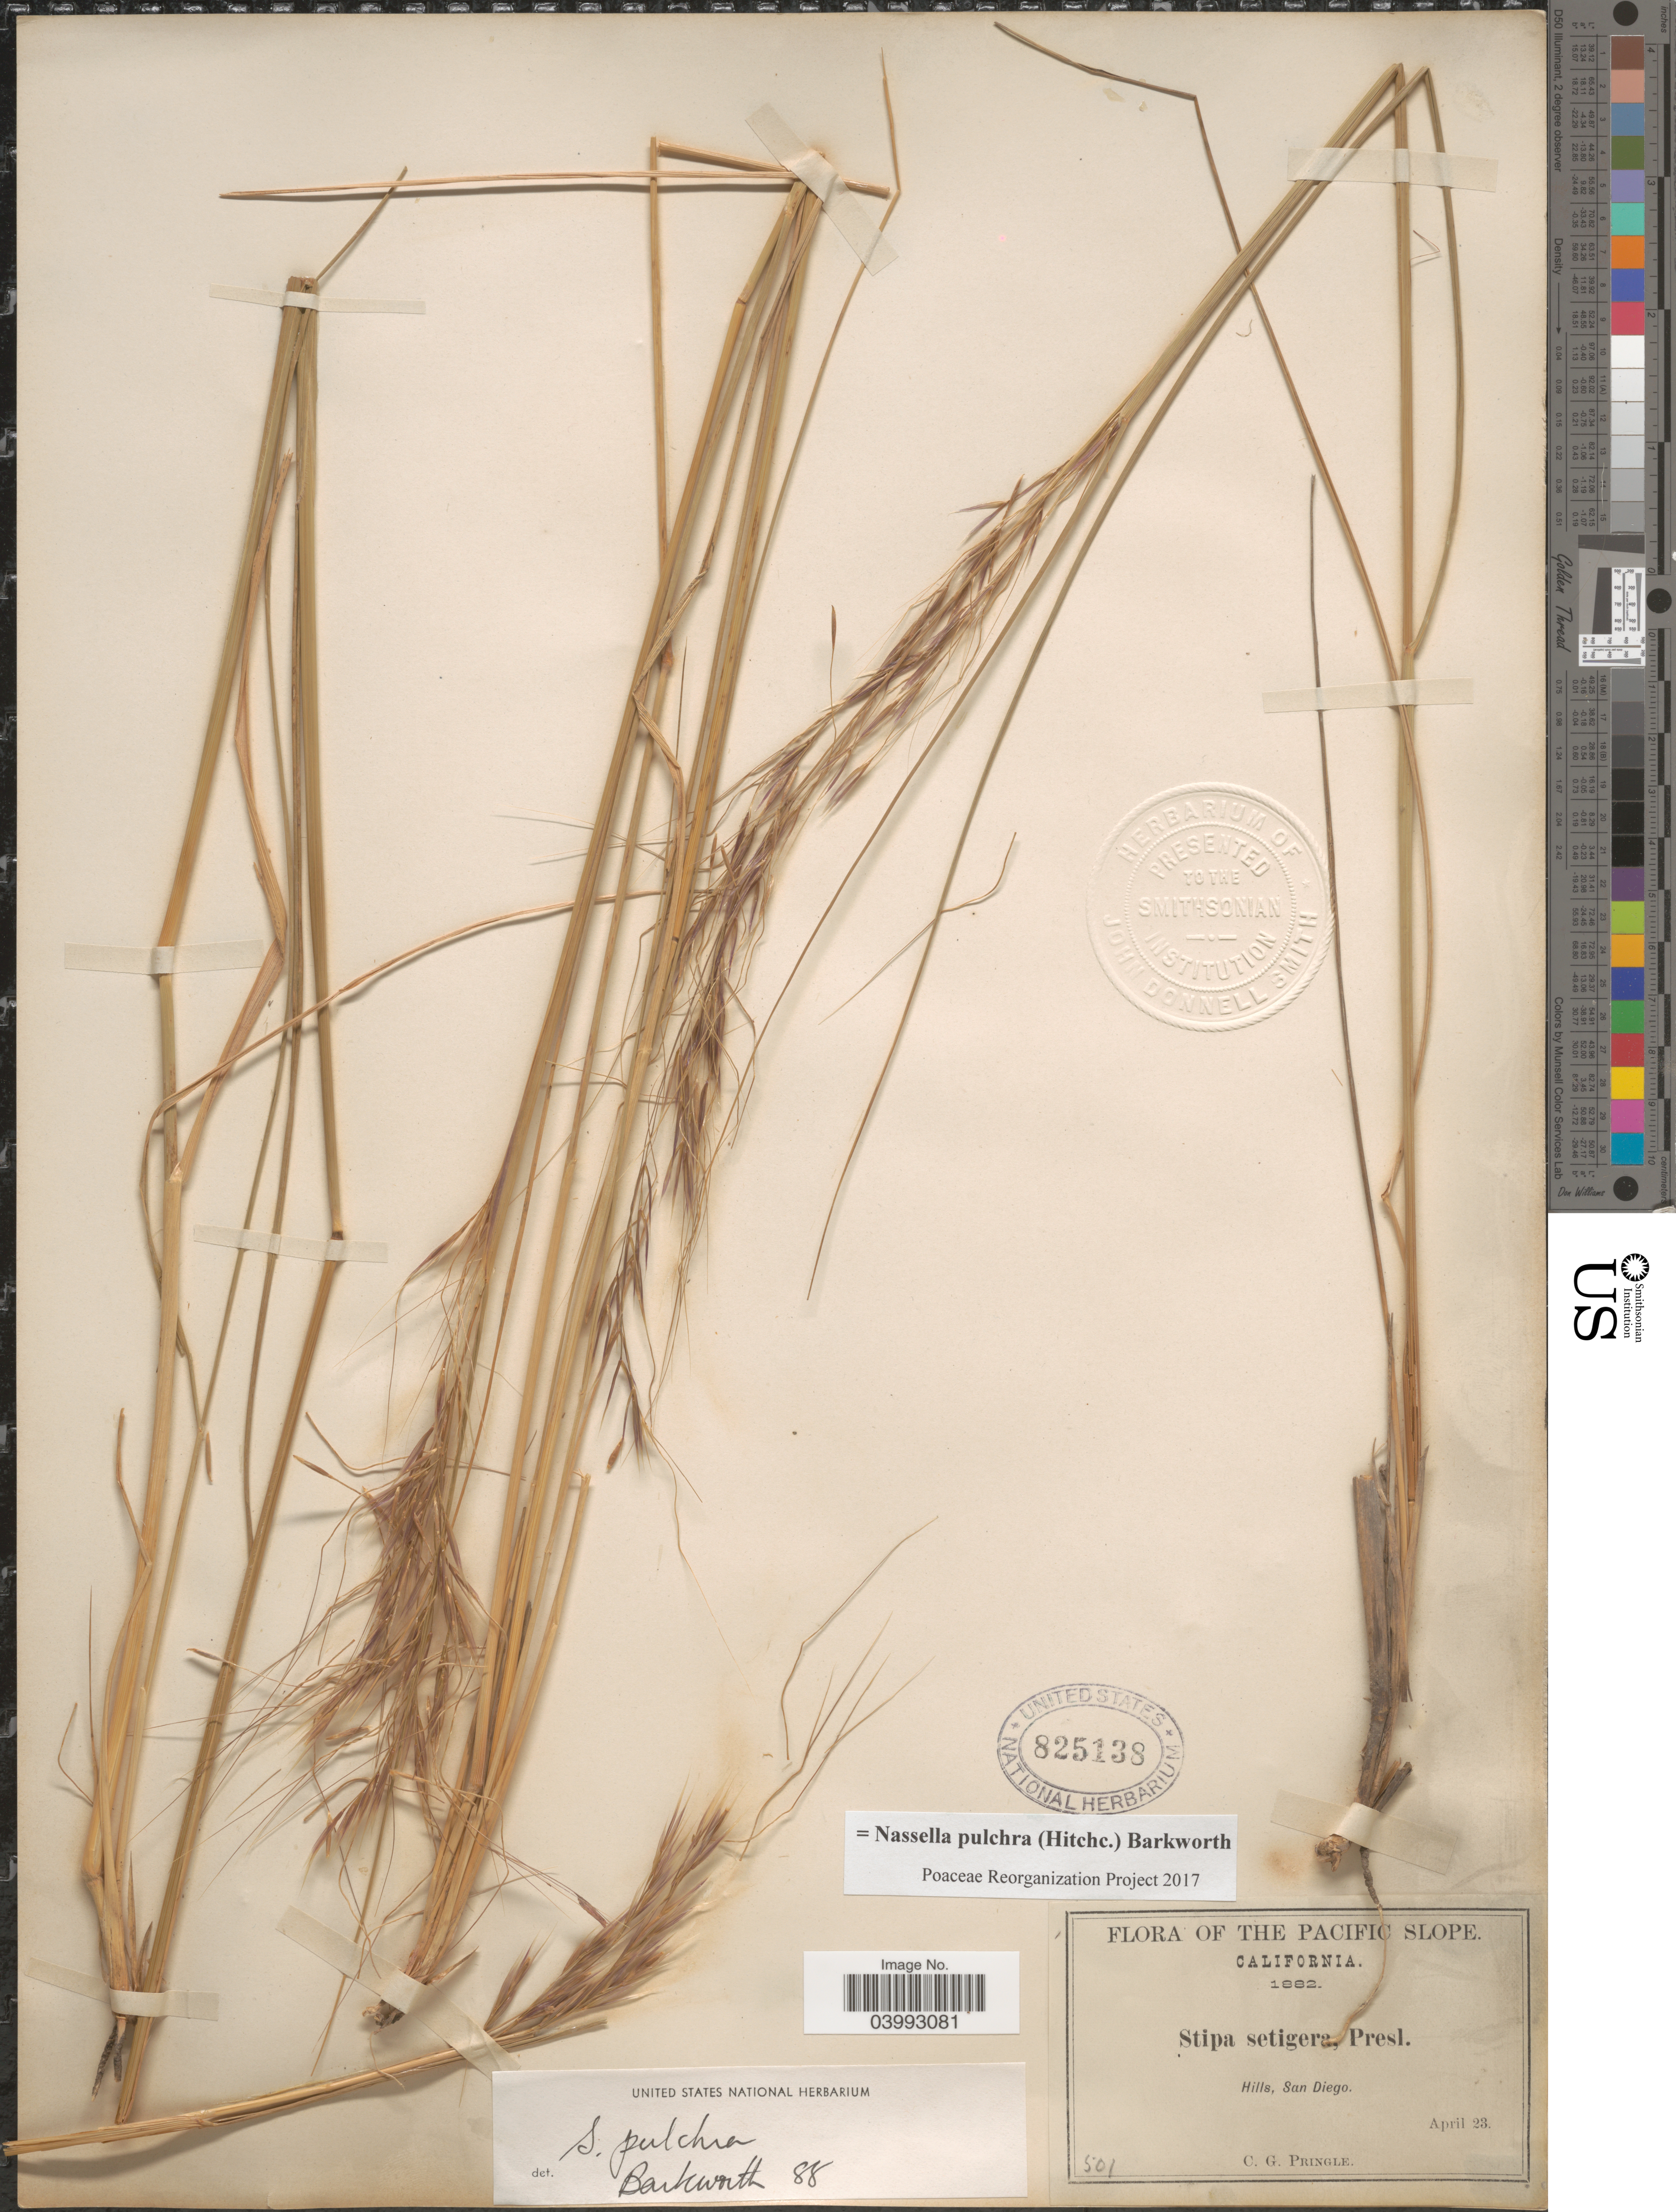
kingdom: Plantae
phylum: Tracheophyta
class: Liliopsida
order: Poales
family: Poaceae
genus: Nassella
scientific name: Nassella pulchra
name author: (Hitchc.) Barkworth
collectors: C. G. Pringle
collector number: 501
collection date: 1882-04-23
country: United States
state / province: California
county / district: San Diego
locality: The Pacific Slope. Hills, San Diego.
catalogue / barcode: US 825138